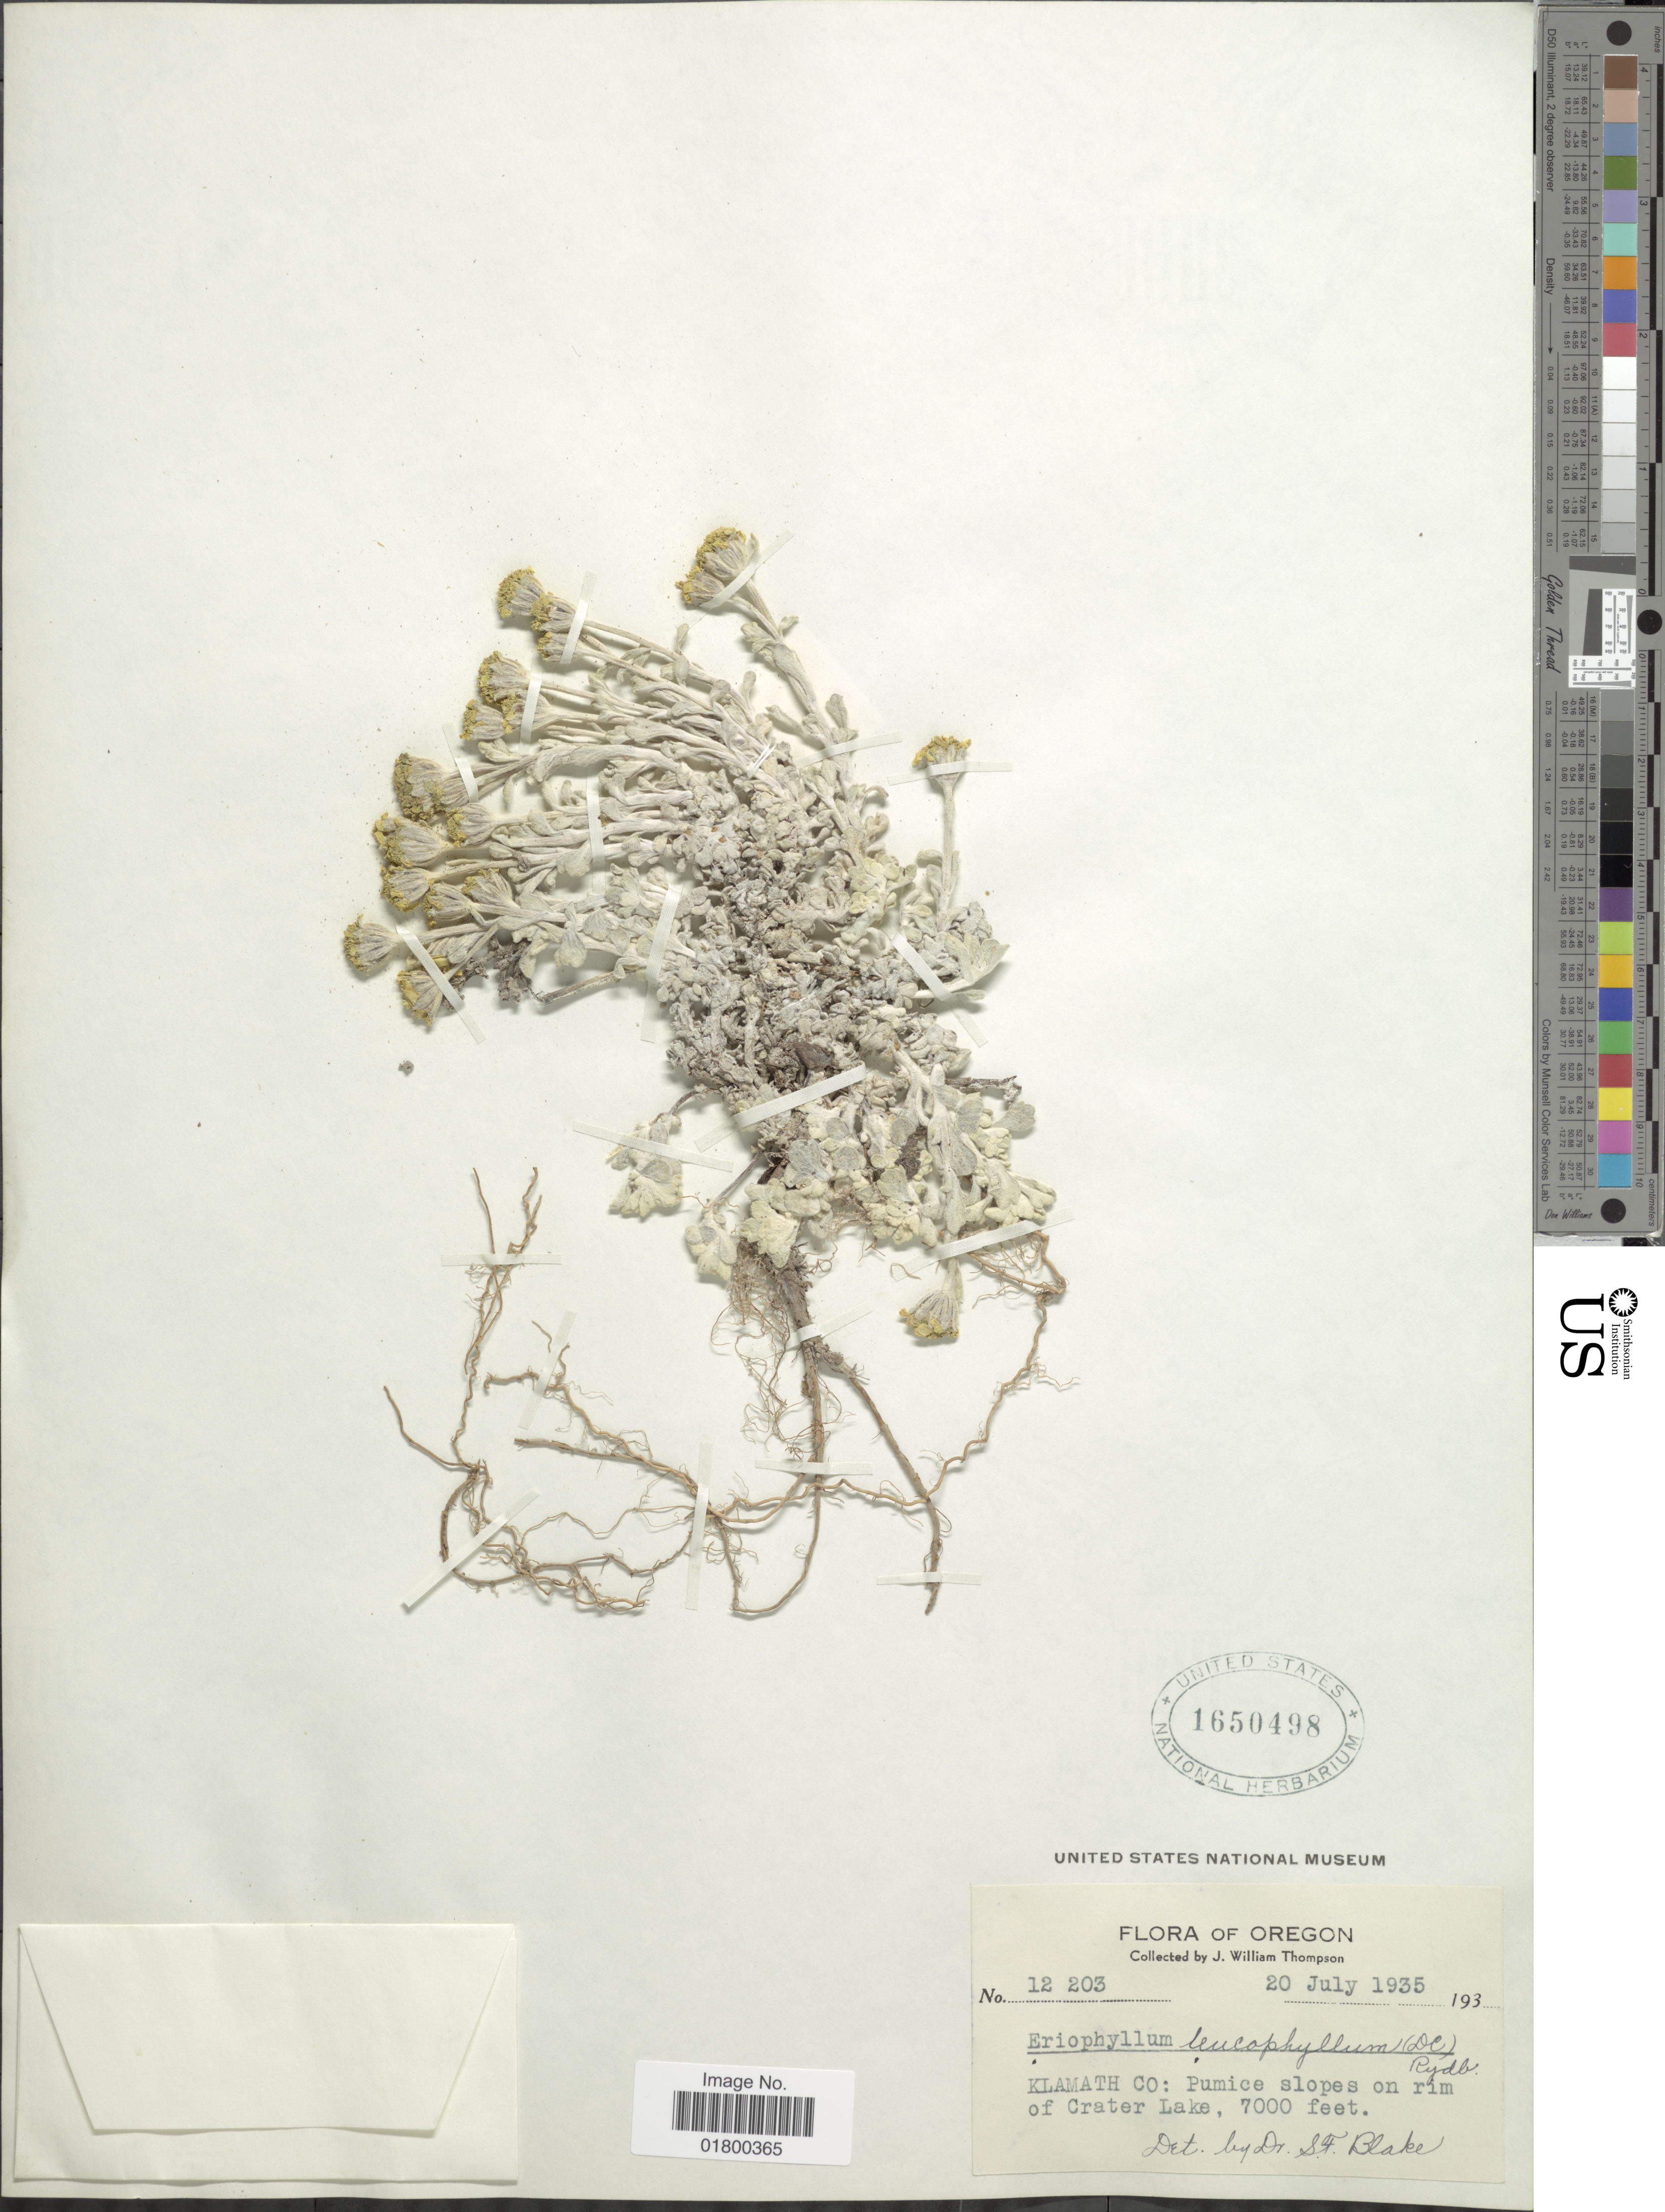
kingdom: Plantae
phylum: Tracheophyta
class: Magnoliopsida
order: Asterales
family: Asteraceae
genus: Eriophyllum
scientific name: Eriophyllum lanatum var. lanatum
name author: (Pursh) J. Forbes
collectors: J. W. Thompson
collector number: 12203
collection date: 1935-07-20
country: United States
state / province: Oregon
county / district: Klamath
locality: Klamath Co.: Pumice slopes on rim of Crater lake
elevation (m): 2134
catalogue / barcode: US 1650498